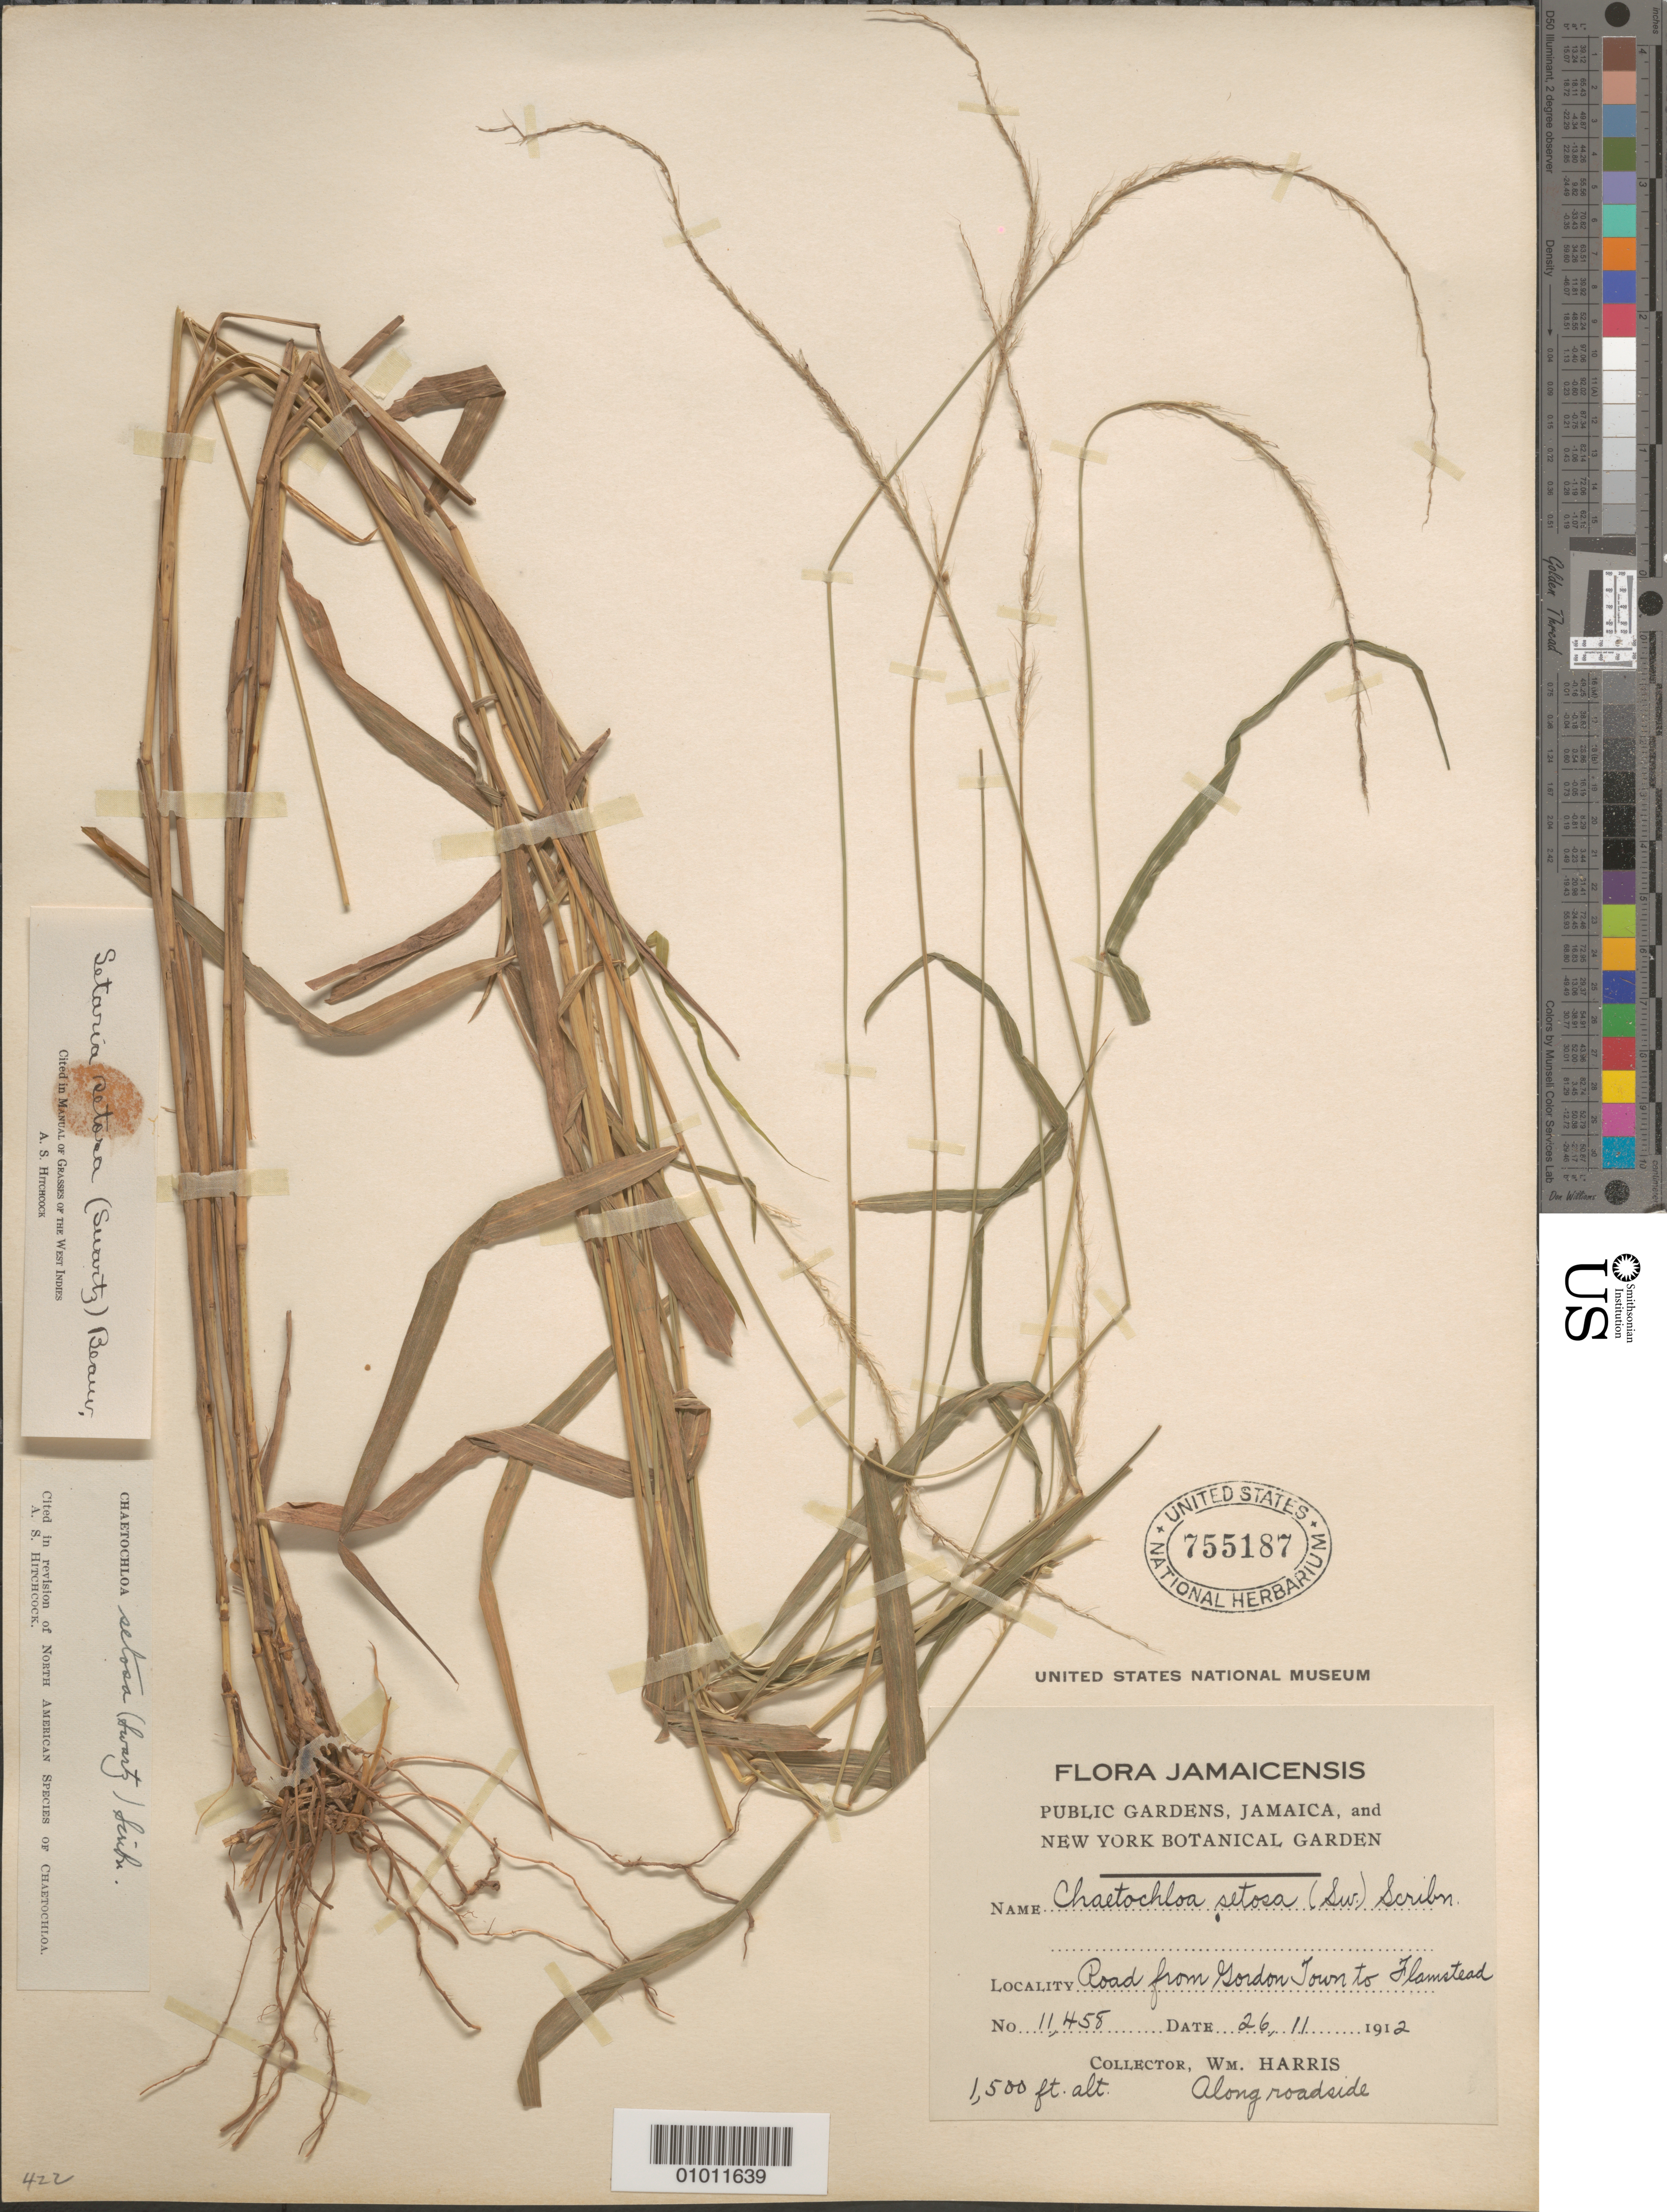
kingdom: Plantae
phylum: Tracheophyta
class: Liliopsida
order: Poales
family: Poaceae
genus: Setaria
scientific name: Setaria setosa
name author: (Sw.) P. Beauv.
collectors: W. H. Harris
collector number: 11458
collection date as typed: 26 Nov 1912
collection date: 1912-11-26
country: Jamaica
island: Jamaica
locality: Road from Gordon Town to Flamstead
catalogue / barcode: US 755187